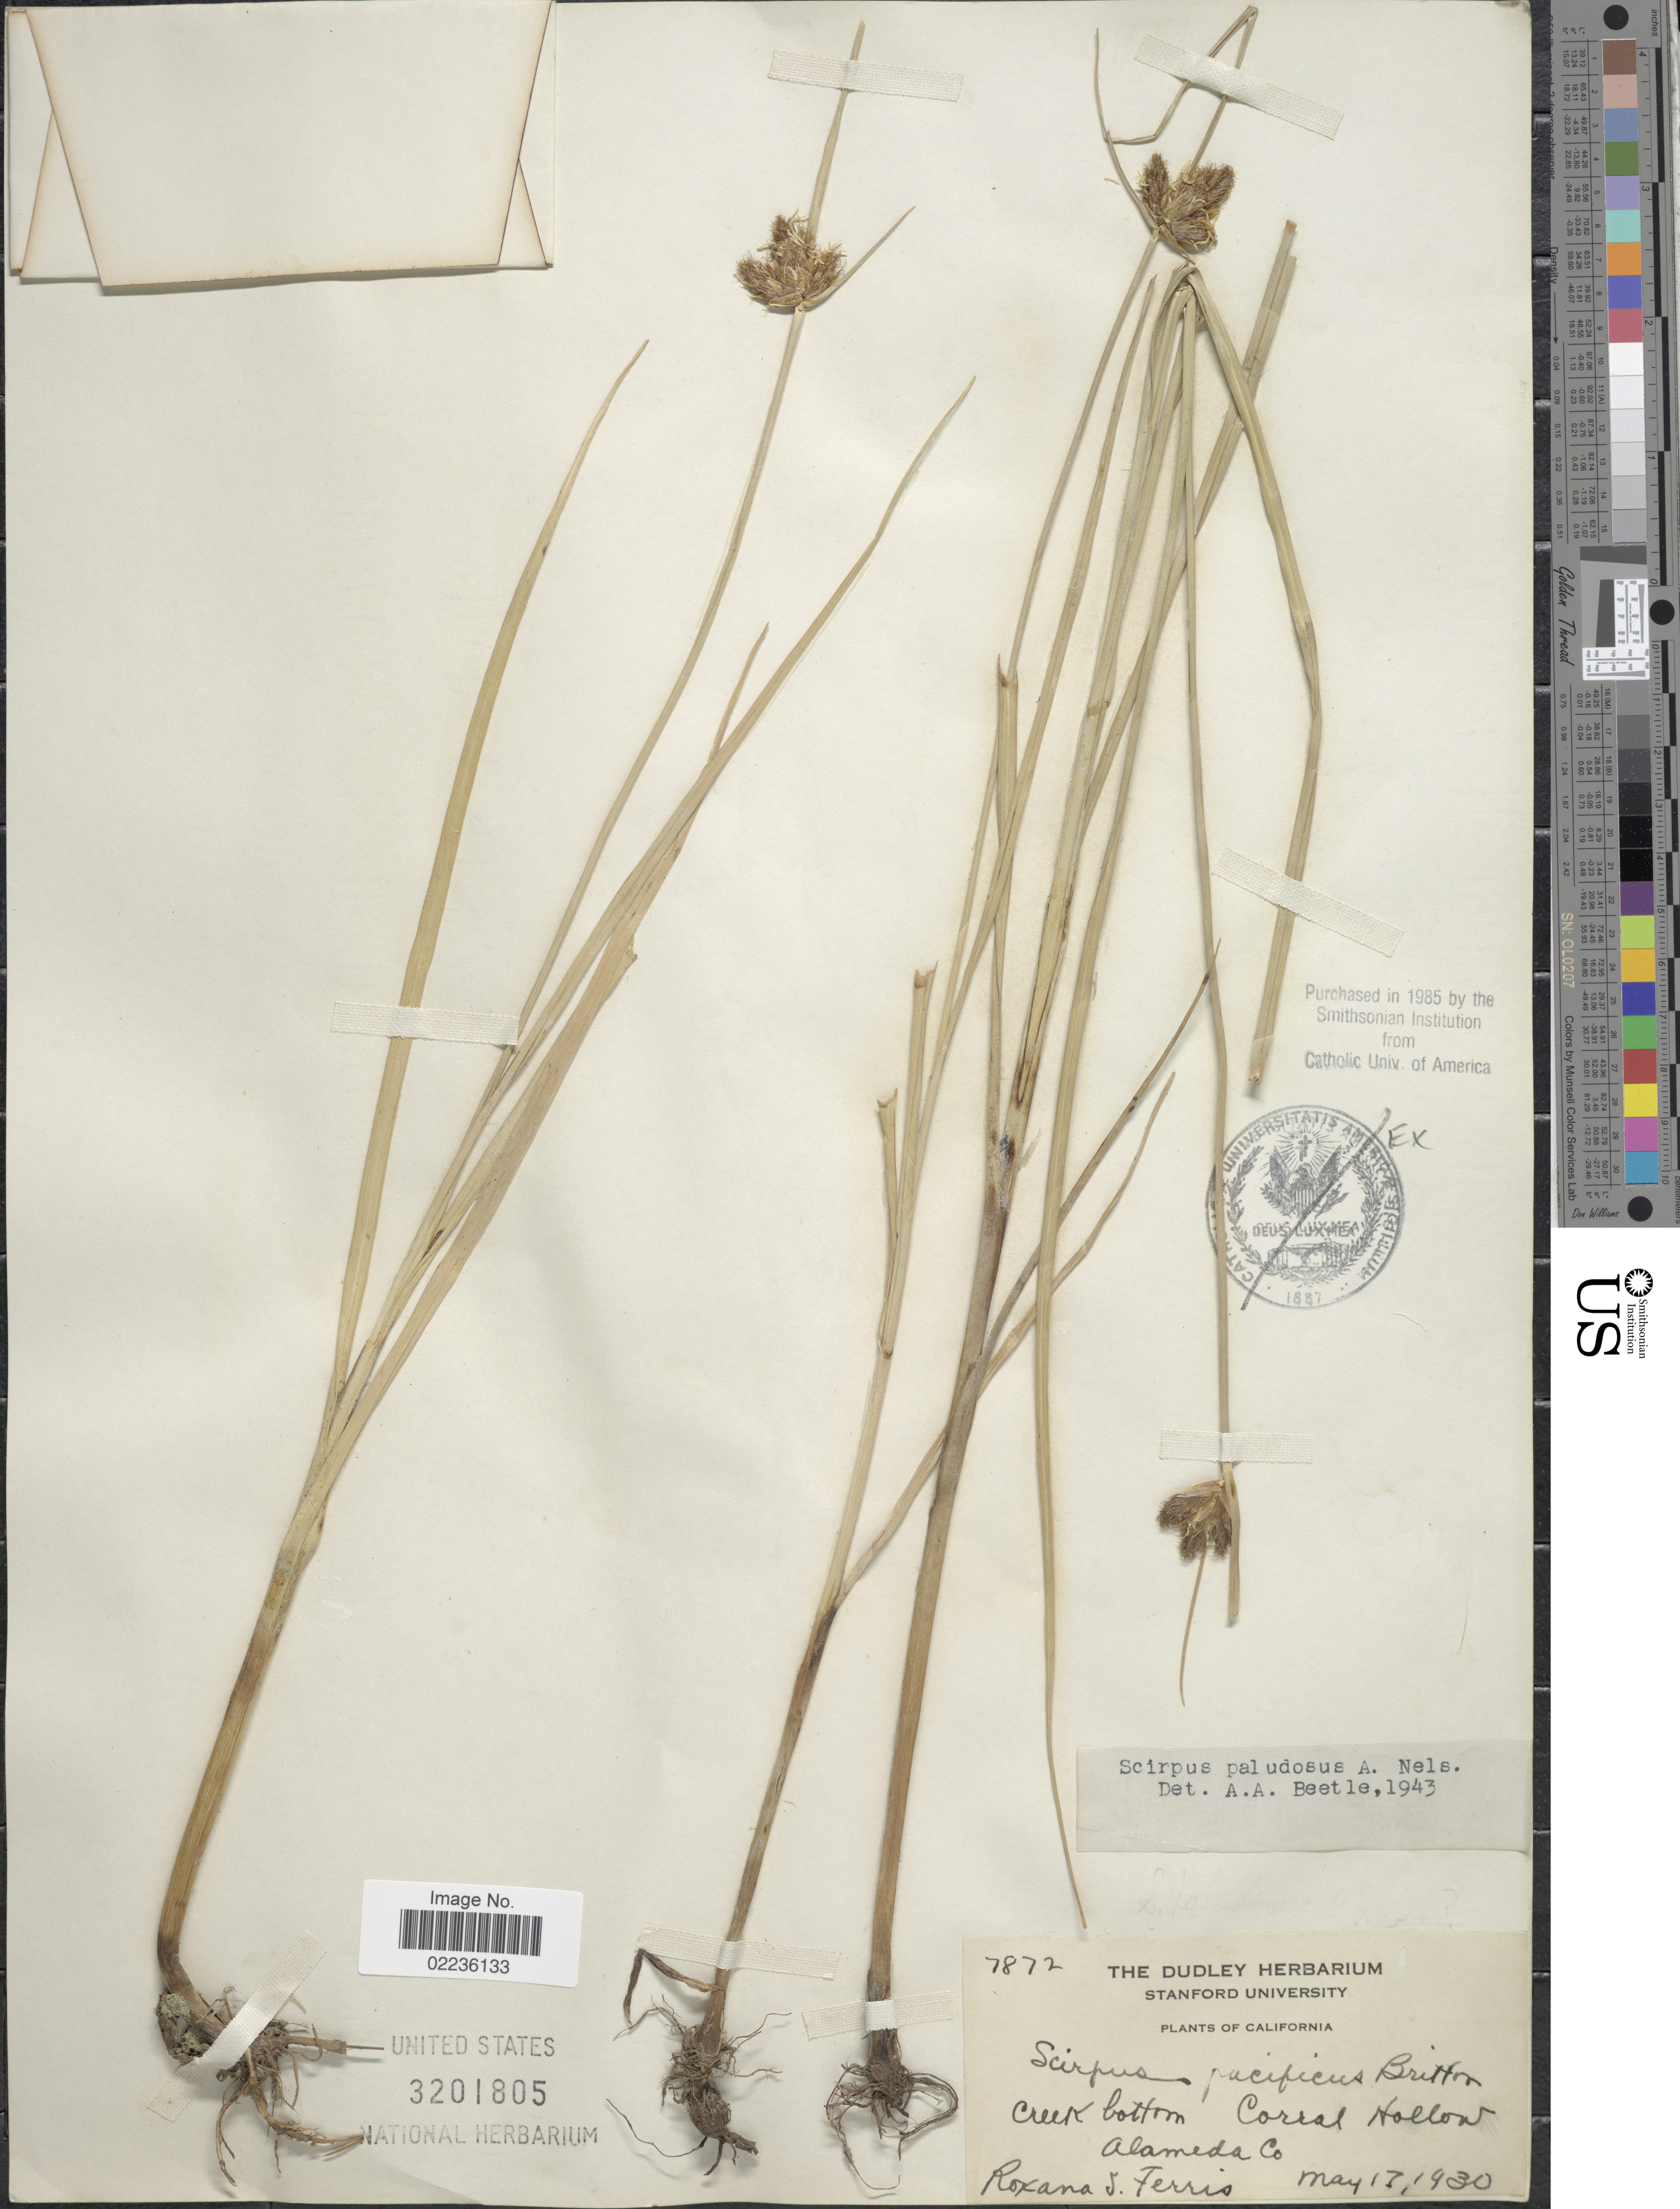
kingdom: Plantae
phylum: Tracheophyta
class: Liliopsida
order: Poales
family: Cyperaceae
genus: Bolboschoenus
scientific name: Bolboschoenus maritimus subsp. paludosus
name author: (A. Nelson) T. Koyama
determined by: Strong, M. T., (US), Smithsonian Institution - National Museum of Natural History (UNITED STATES)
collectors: R. S. Ferris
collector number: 1872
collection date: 1930-05-17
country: United States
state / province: California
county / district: Alameda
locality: Creek bottom. Corral Hollow Alameda Co.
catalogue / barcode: US 3201805